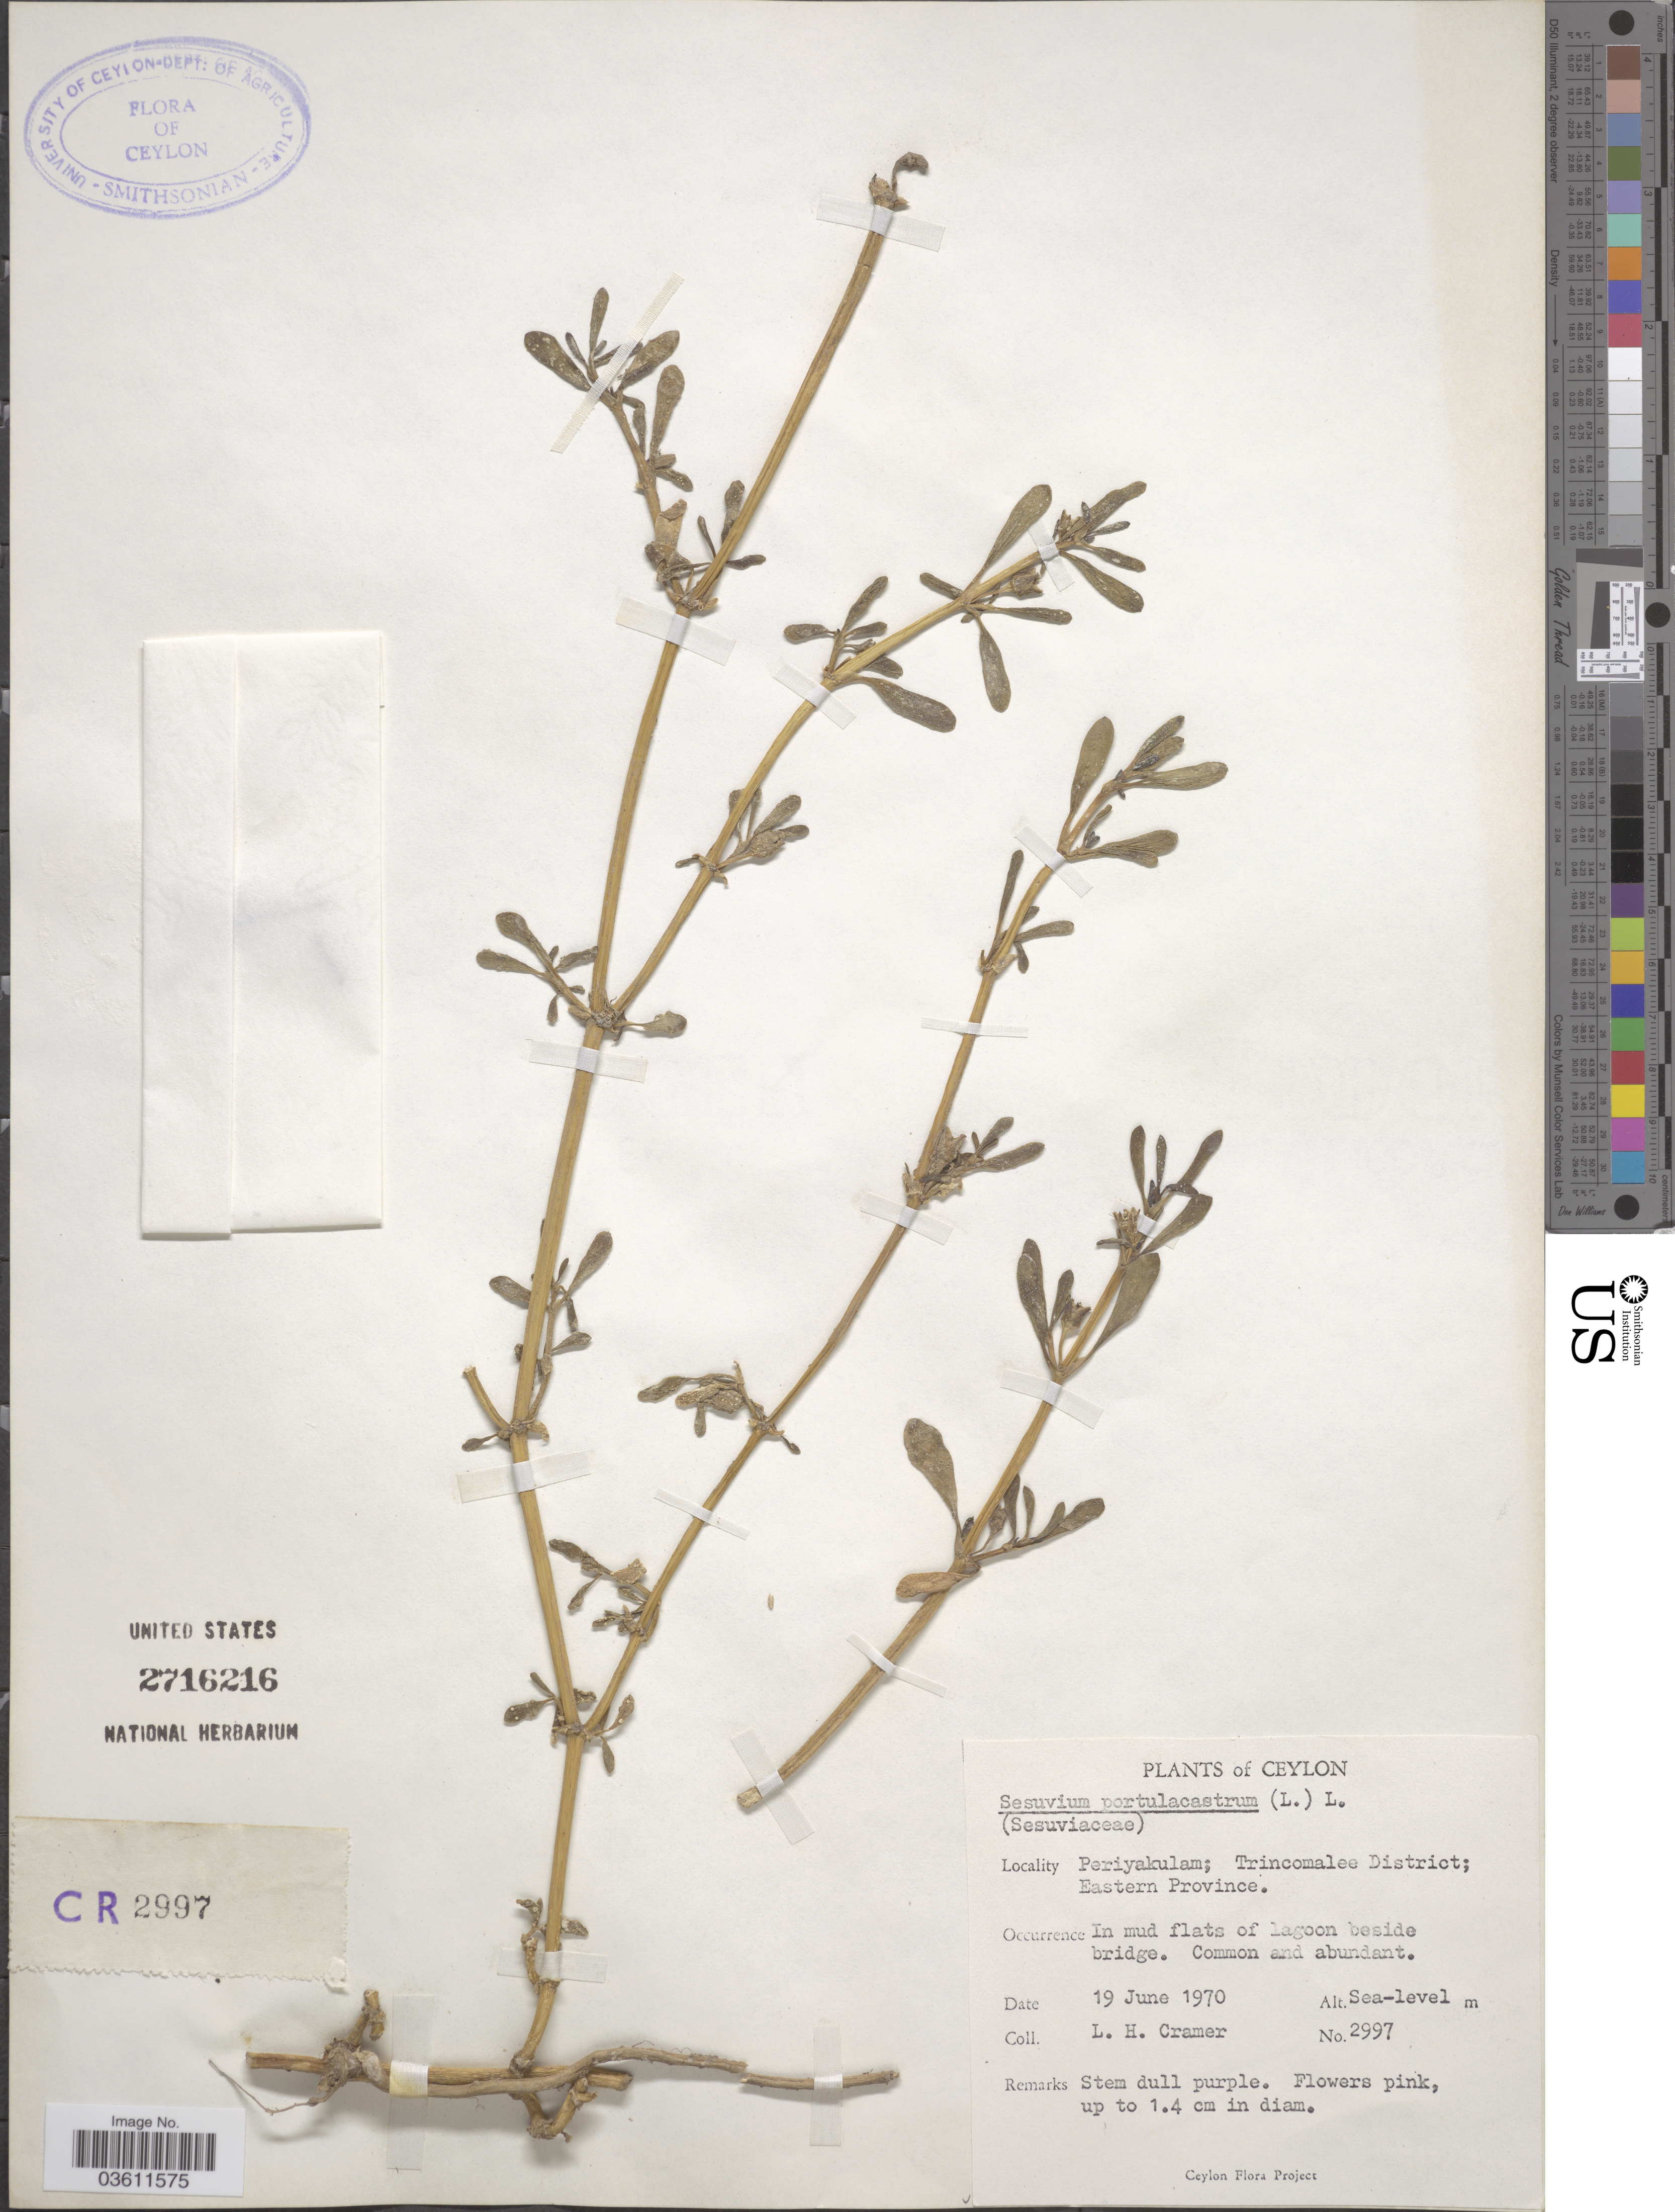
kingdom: Plantae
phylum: Tracheophyta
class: Magnoliopsida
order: Caryophyllales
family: Aizoaceae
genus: Sesuvium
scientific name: Sesuvium portulacastrum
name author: (L.) L.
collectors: L. H. Cramer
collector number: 2997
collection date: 1970-06-19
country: Sri Lanka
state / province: Eastern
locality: Ceylon. Periyakulam; Trincomalee District.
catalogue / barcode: US 2716216